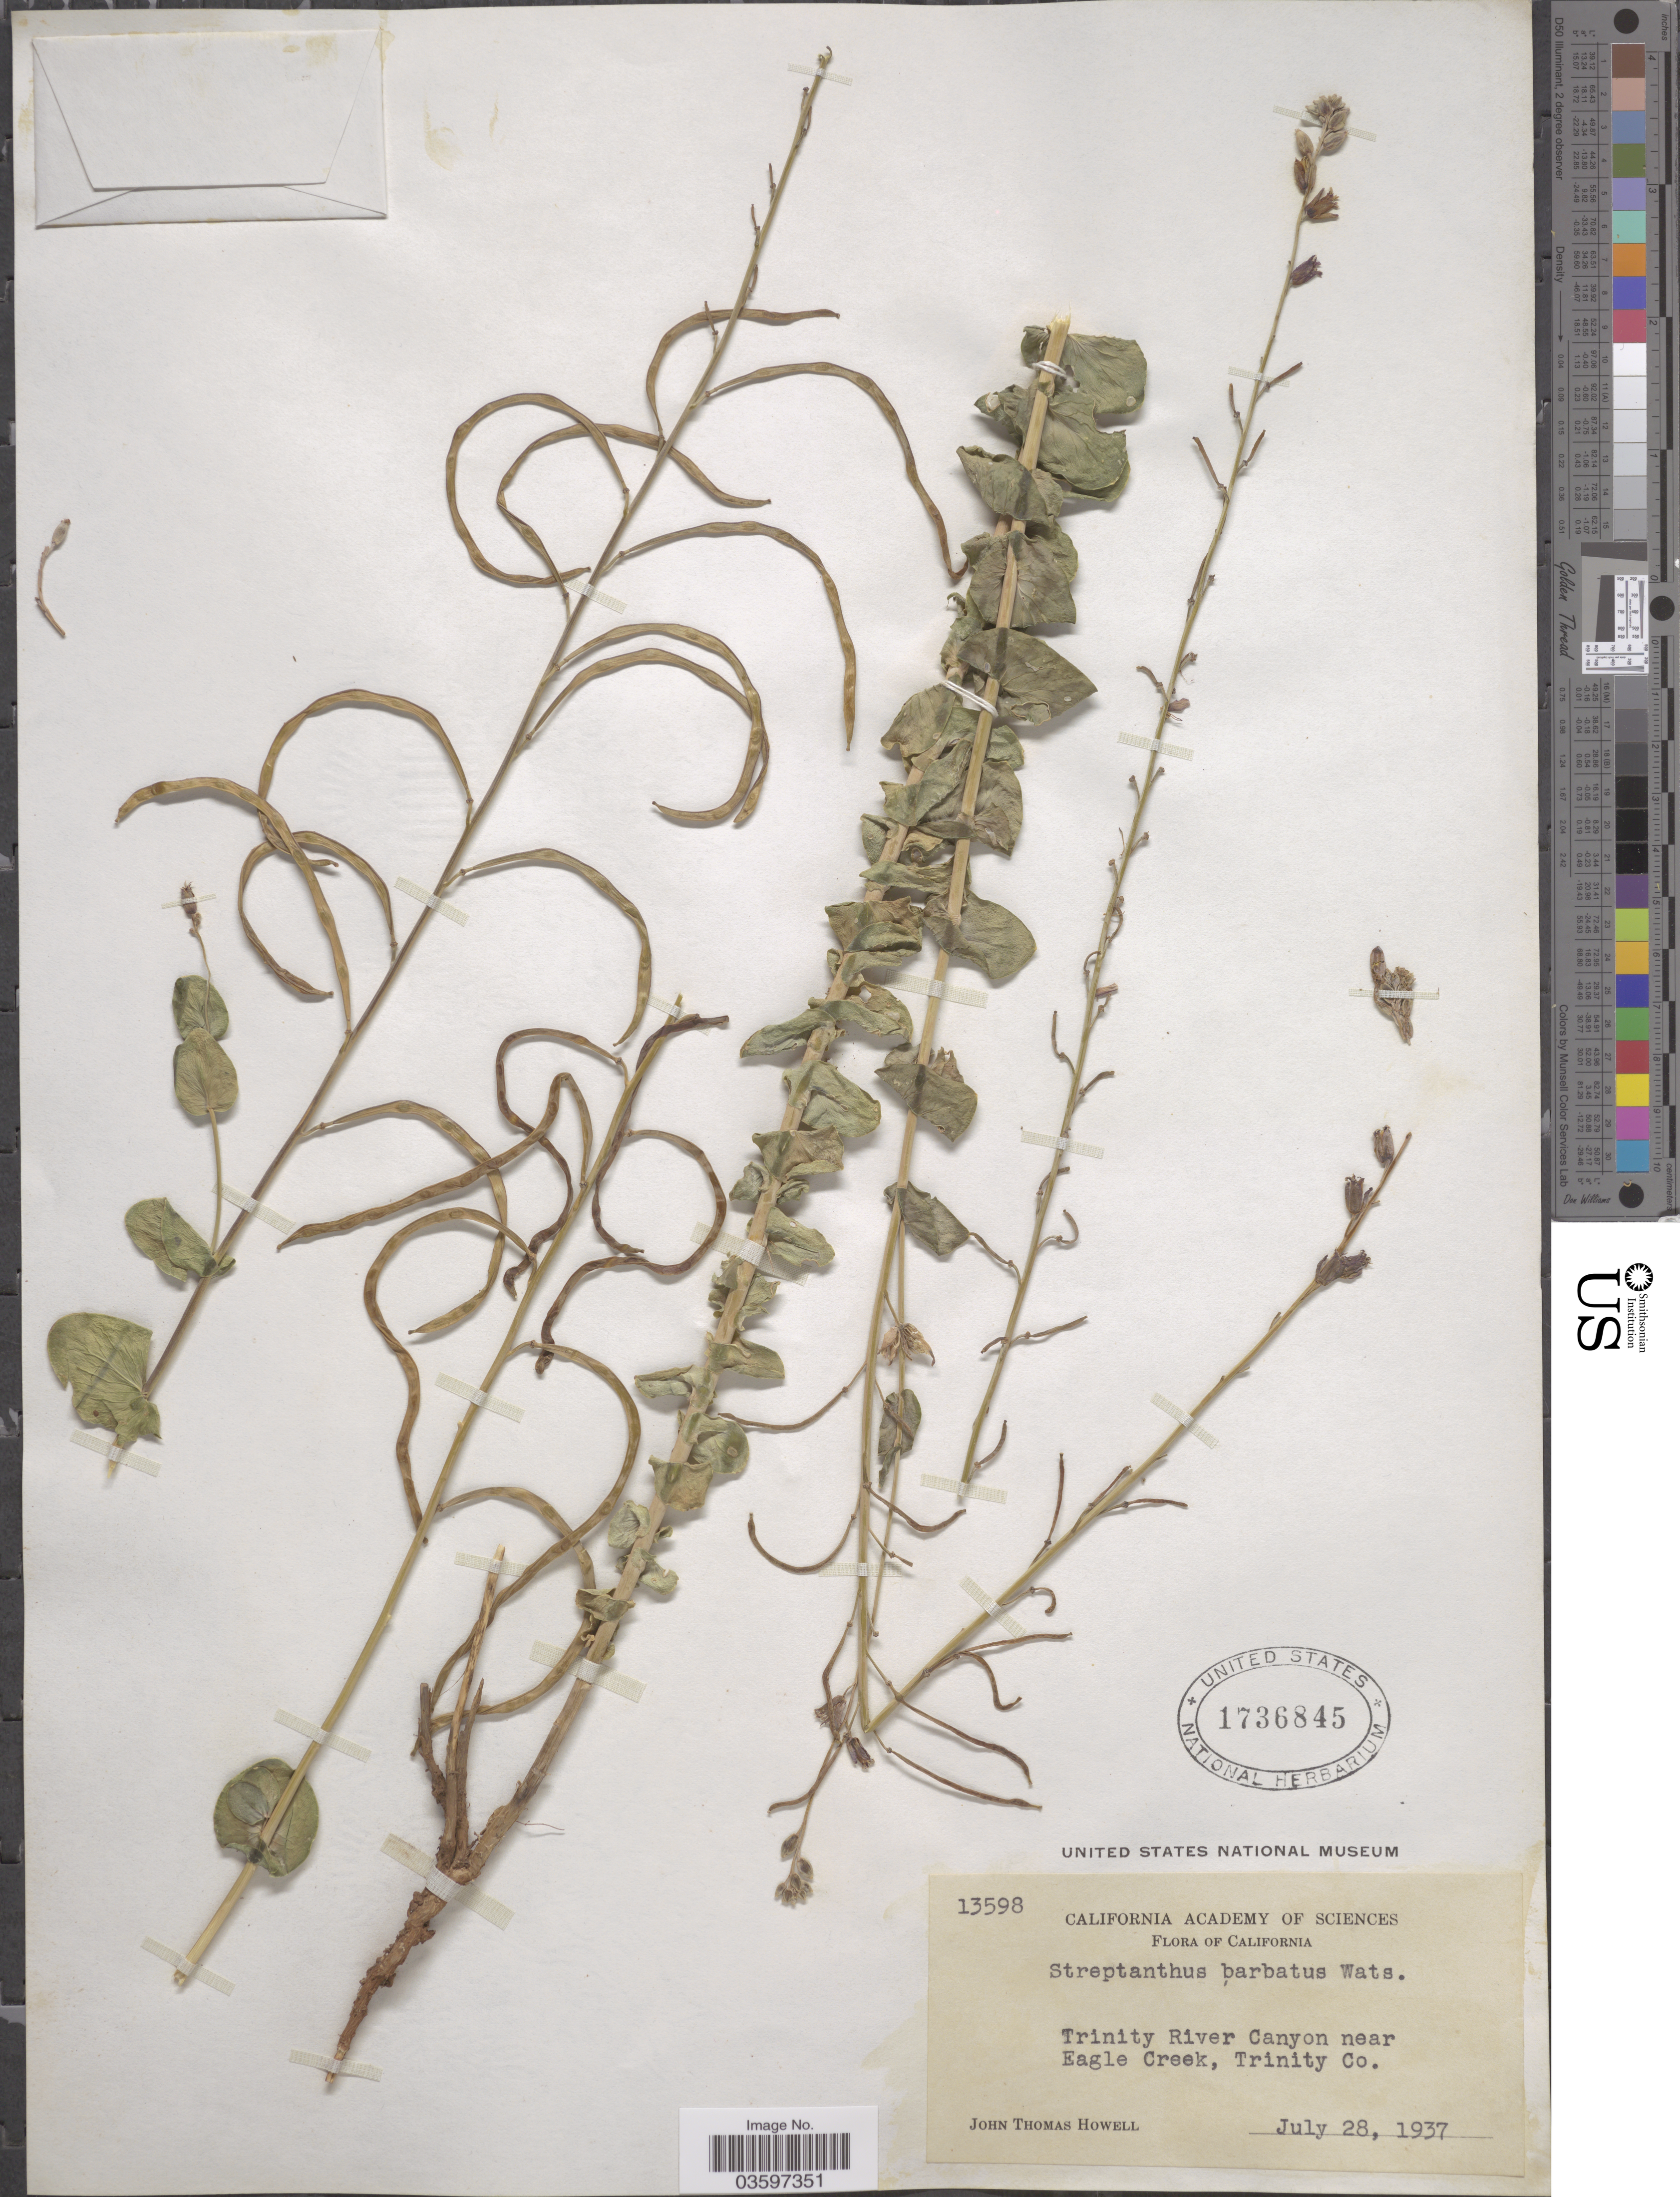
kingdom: Plantae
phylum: Tracheophyta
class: Magnoliopsida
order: Brassicales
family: Brassicaceae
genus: Streptanthus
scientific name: Streptanthus barbatus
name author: S. Watson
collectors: J. T. Howell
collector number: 13598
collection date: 1937-07-28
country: United States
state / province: California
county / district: Trinity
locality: Trinity River Canyon near Eagle Creek, Trinity Co.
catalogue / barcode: US 1736845